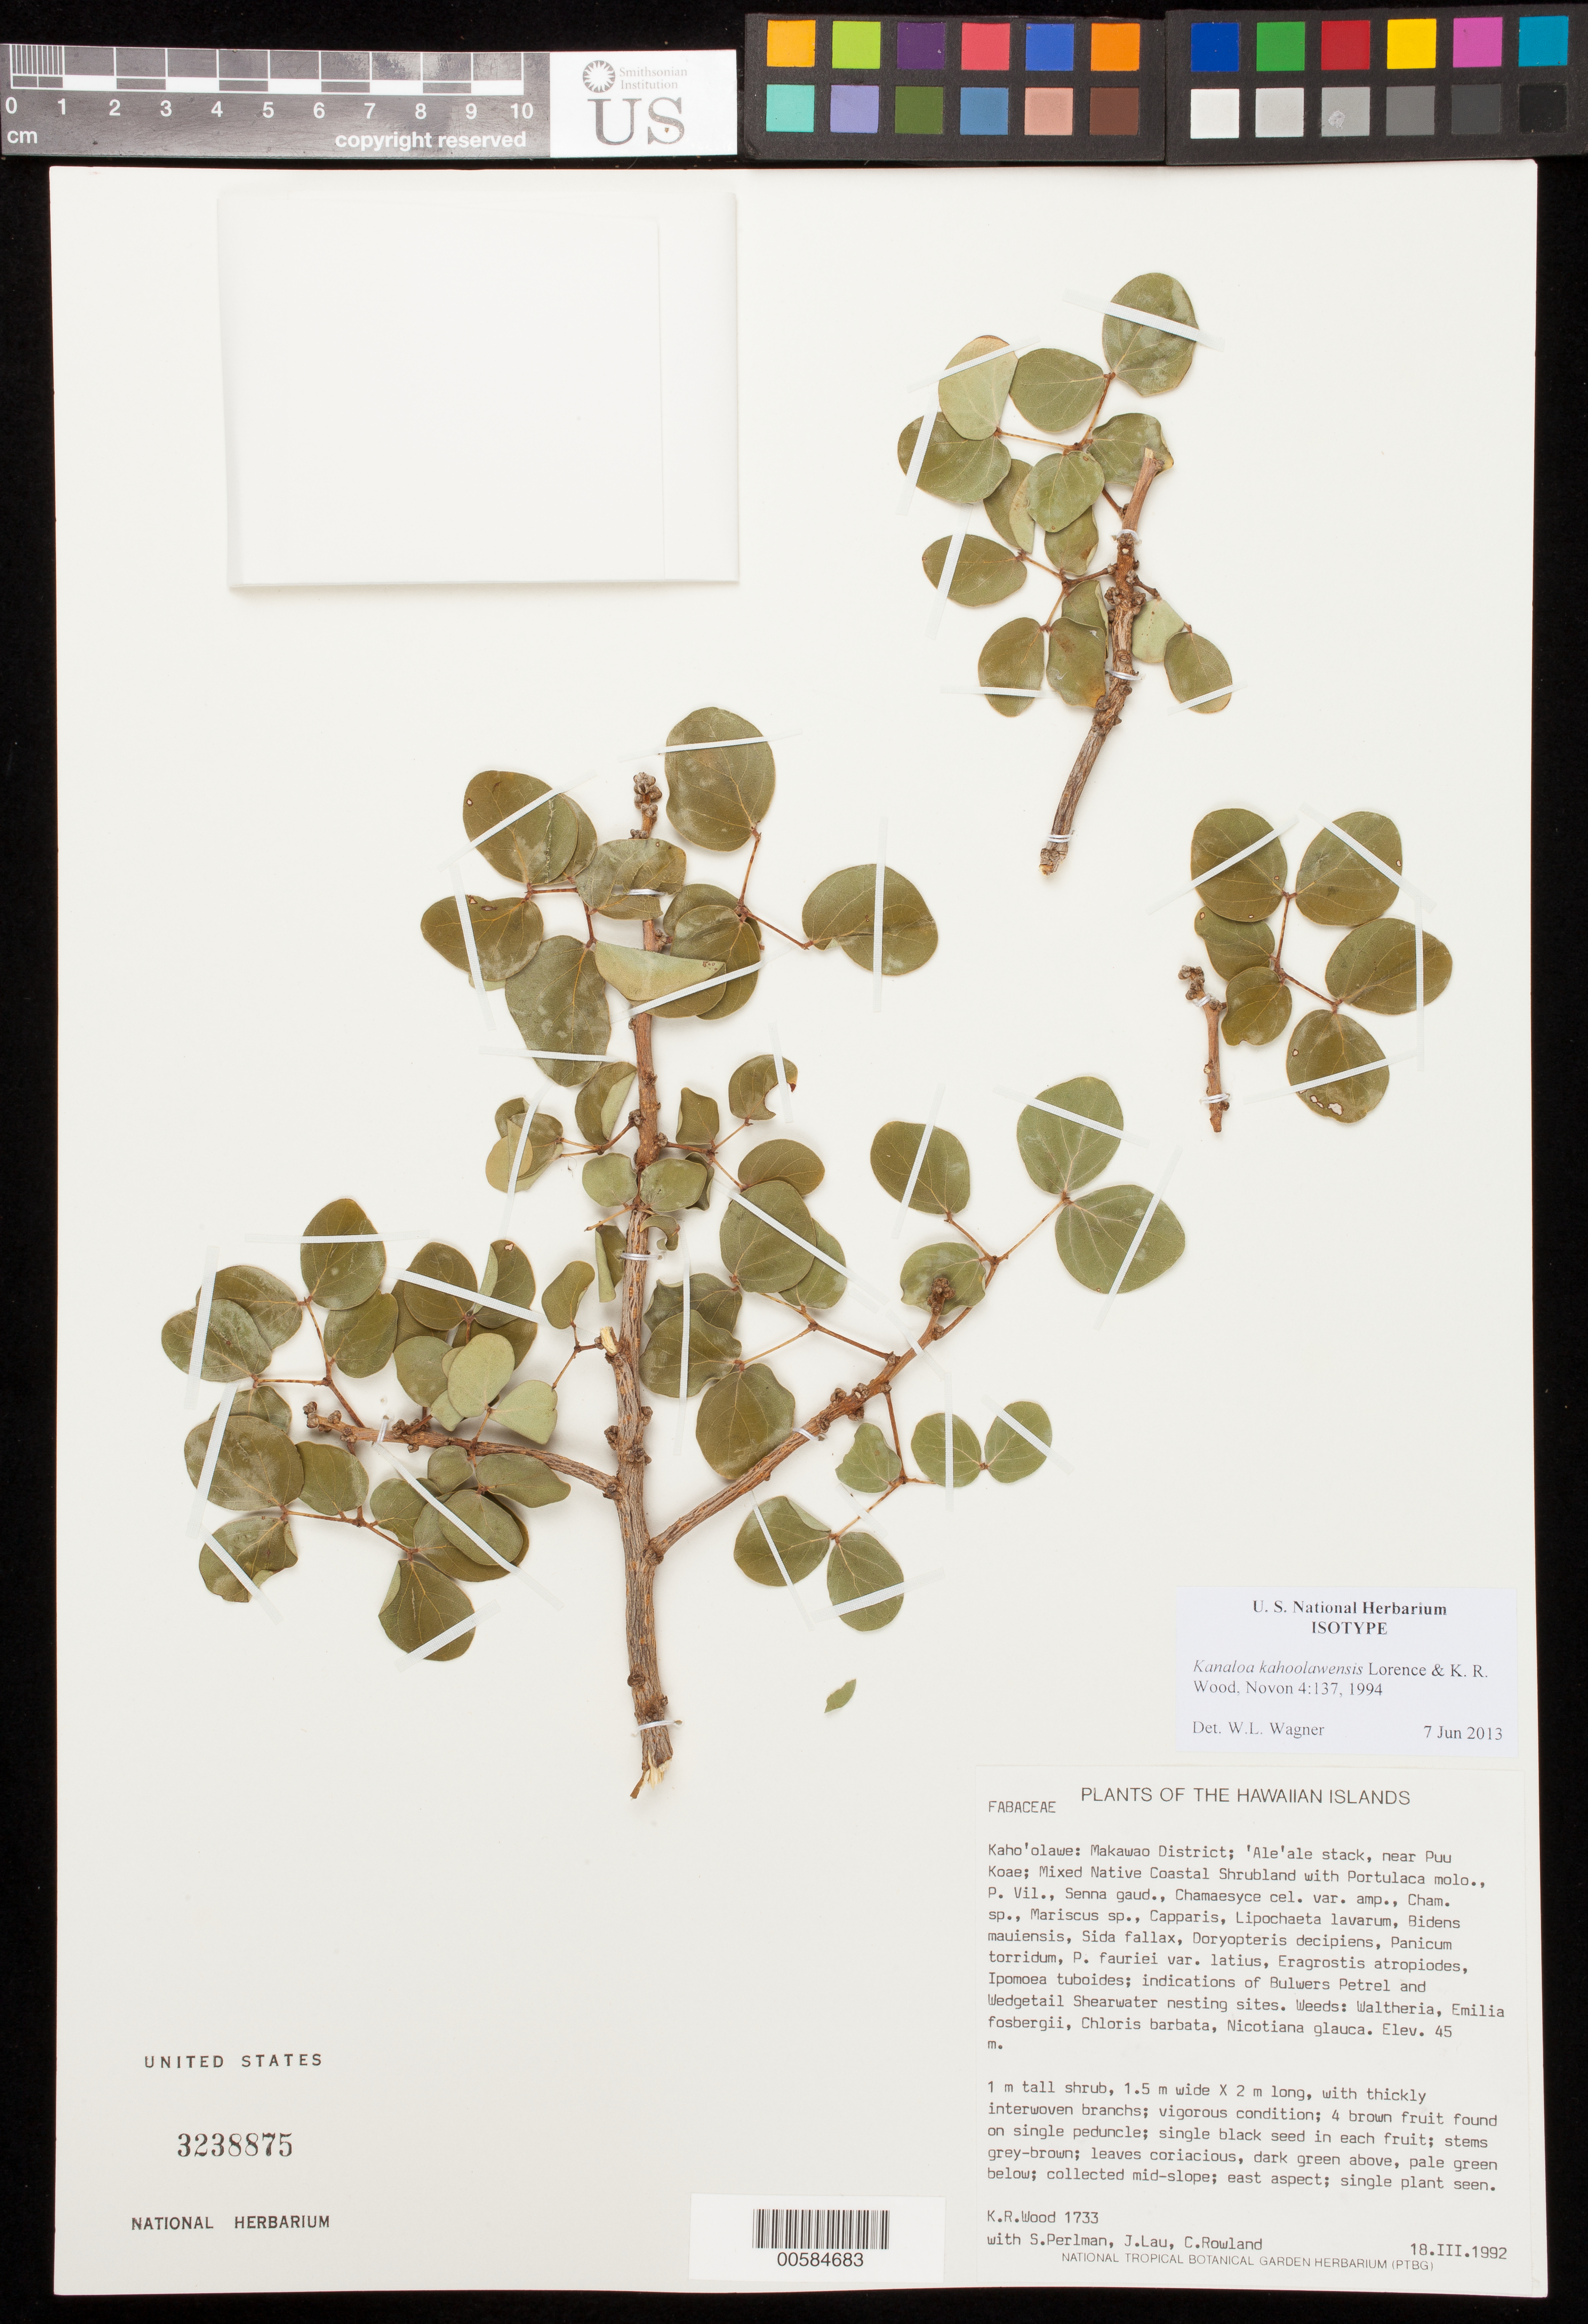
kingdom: Plantae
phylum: Tracheophyta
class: Magnoliopsida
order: Fabales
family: Fabaceae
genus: Kanaloa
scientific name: Kanaloa kahoolawensis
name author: Lorence & K.R. Wood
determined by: Wagner, W. L., (BOT), Smithsonian Institution - National Museum of Natural History (UNITED STATES)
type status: Isotype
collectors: K. R. Wood, S. P. Perlman, J. Lau & C. Rowland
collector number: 1733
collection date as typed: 18 Mar 1992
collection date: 1992-03-18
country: United States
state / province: Hawaii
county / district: Maui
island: Kaho'olawe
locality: Makawao Dist; 'Ale'ale stack, near Puu Koae.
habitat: Mixed native coastal shrubland.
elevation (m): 45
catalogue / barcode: US 3238875